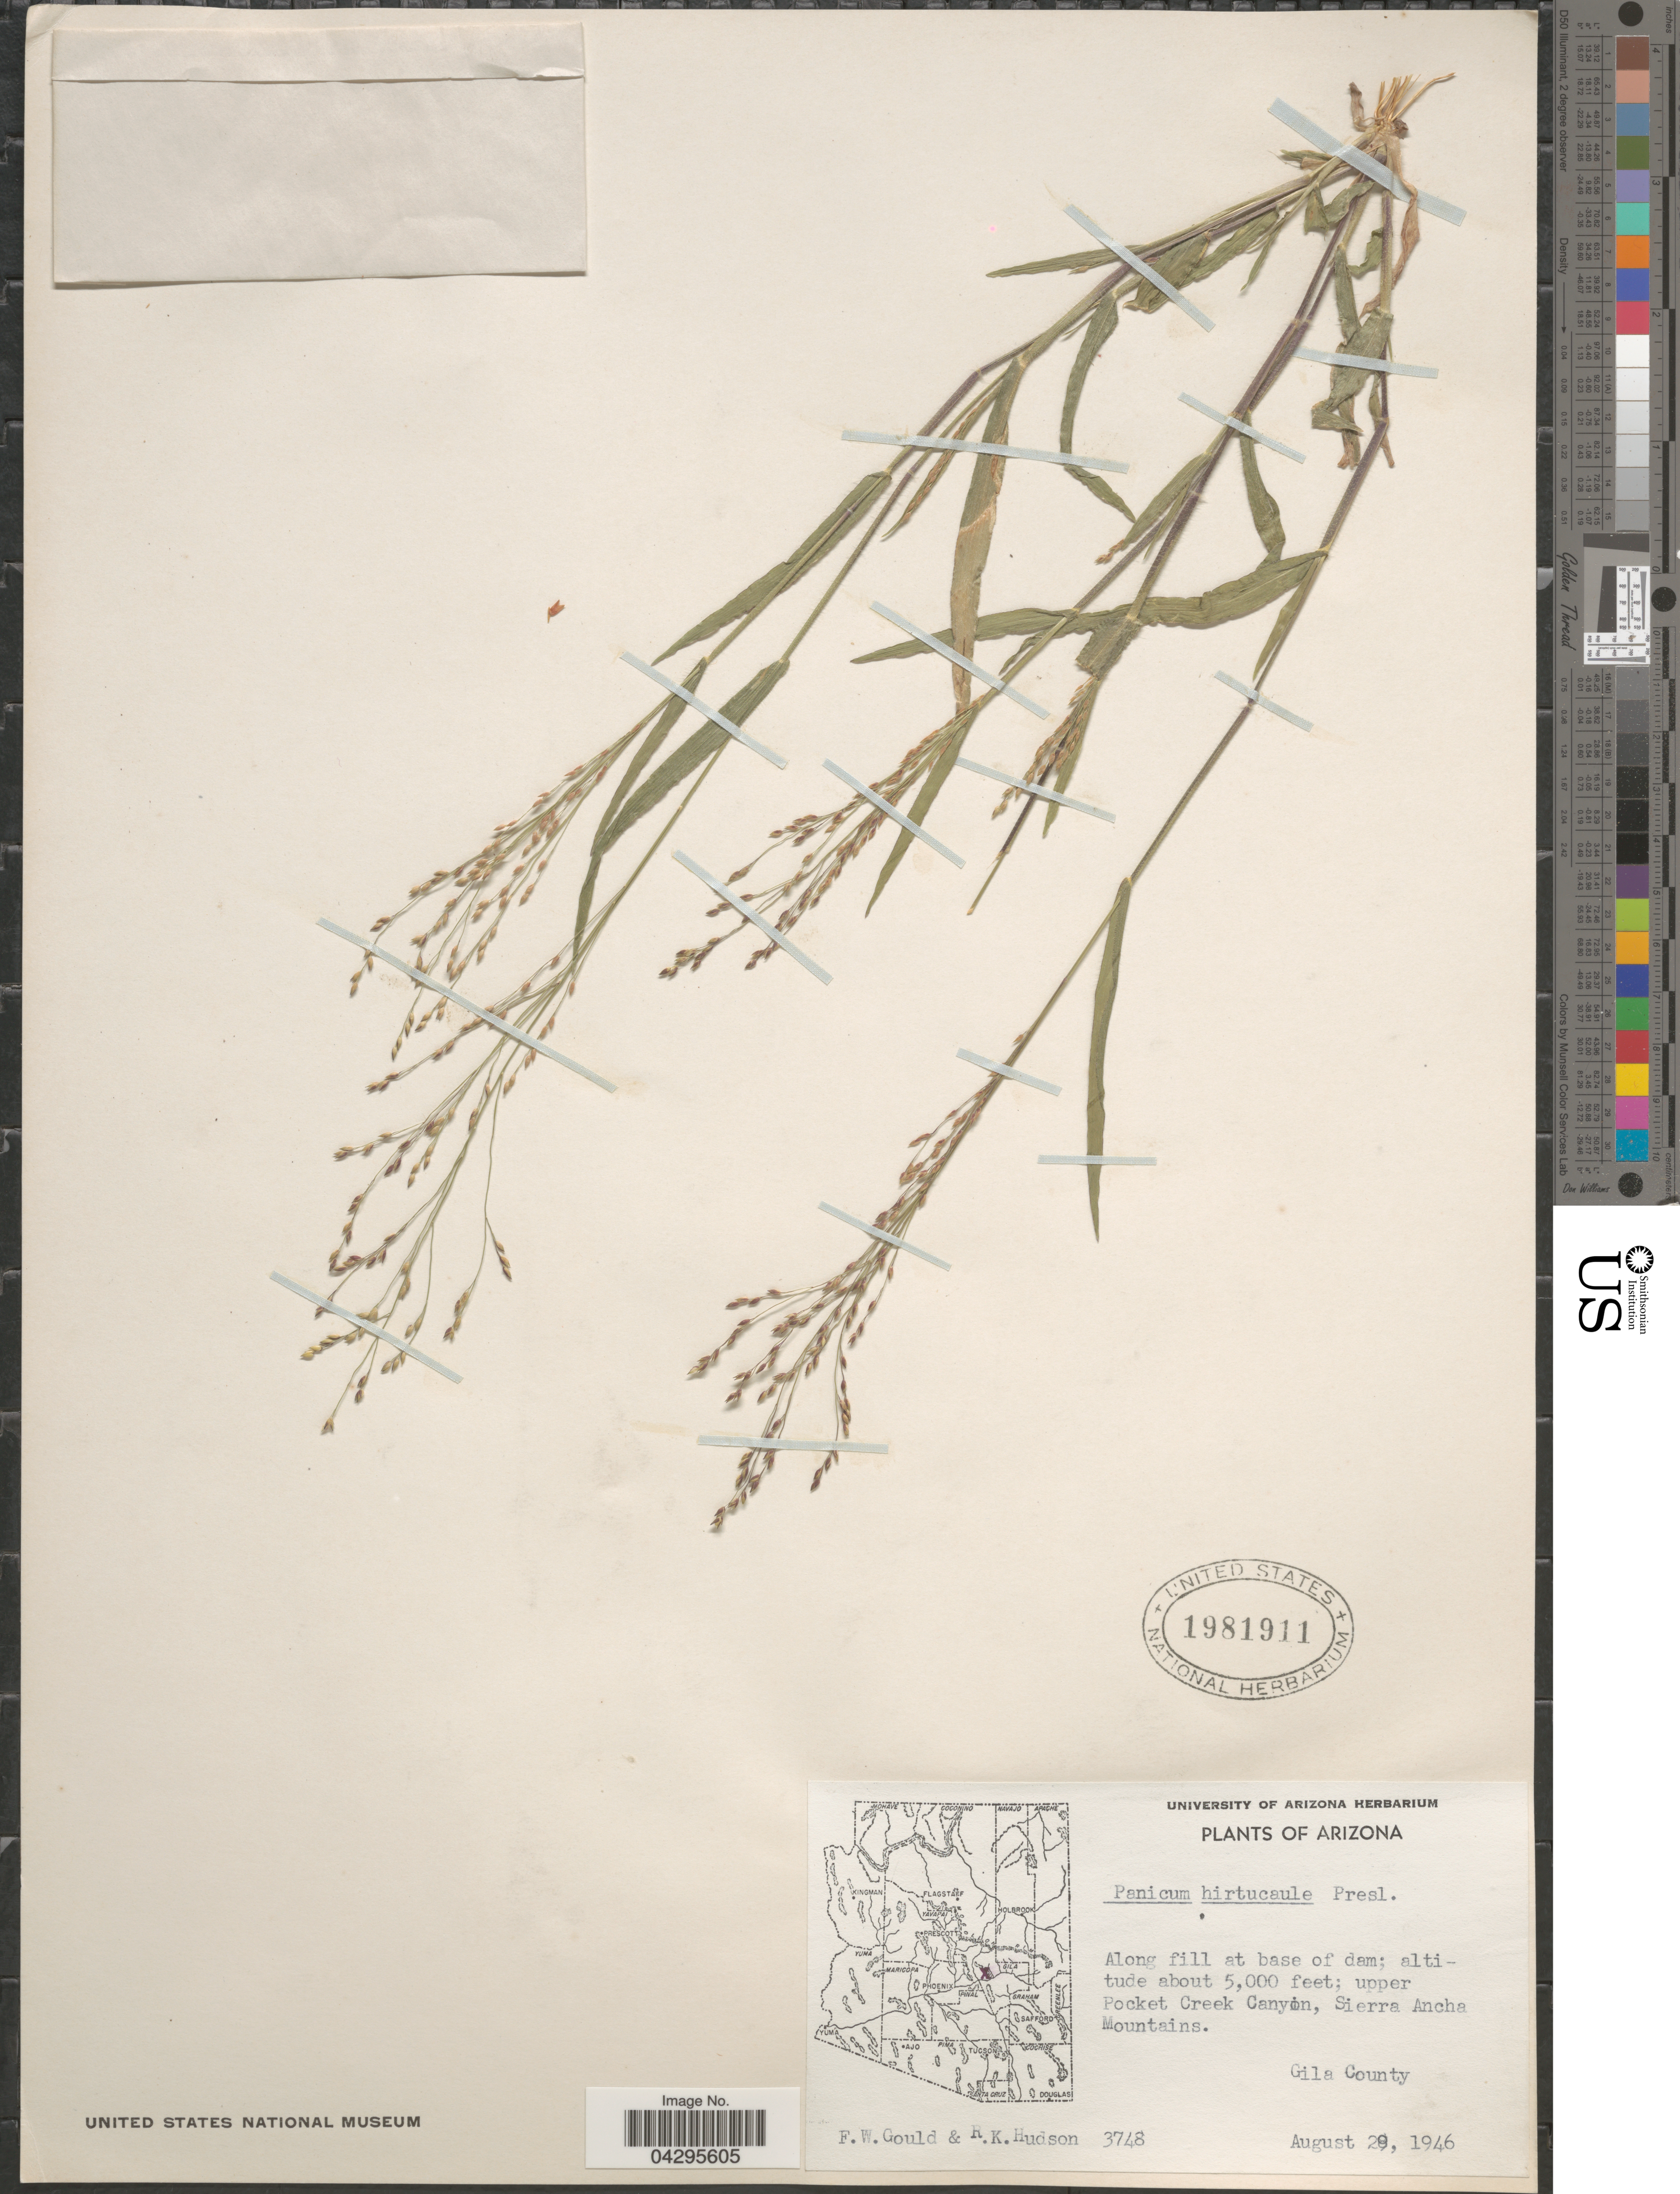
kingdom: Plantae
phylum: Tracheophyta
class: Liliopsida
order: Poales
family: Poaceae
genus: Panicum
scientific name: Panicum hirticaule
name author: J. Presl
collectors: F. W. Gould & R. K. Hudson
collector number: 3748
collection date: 1946-08-20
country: United States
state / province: Arizona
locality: Pocket Creek Canyon, Sierra Ancha Mountains. Gila County.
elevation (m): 1524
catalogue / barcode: US 1981911